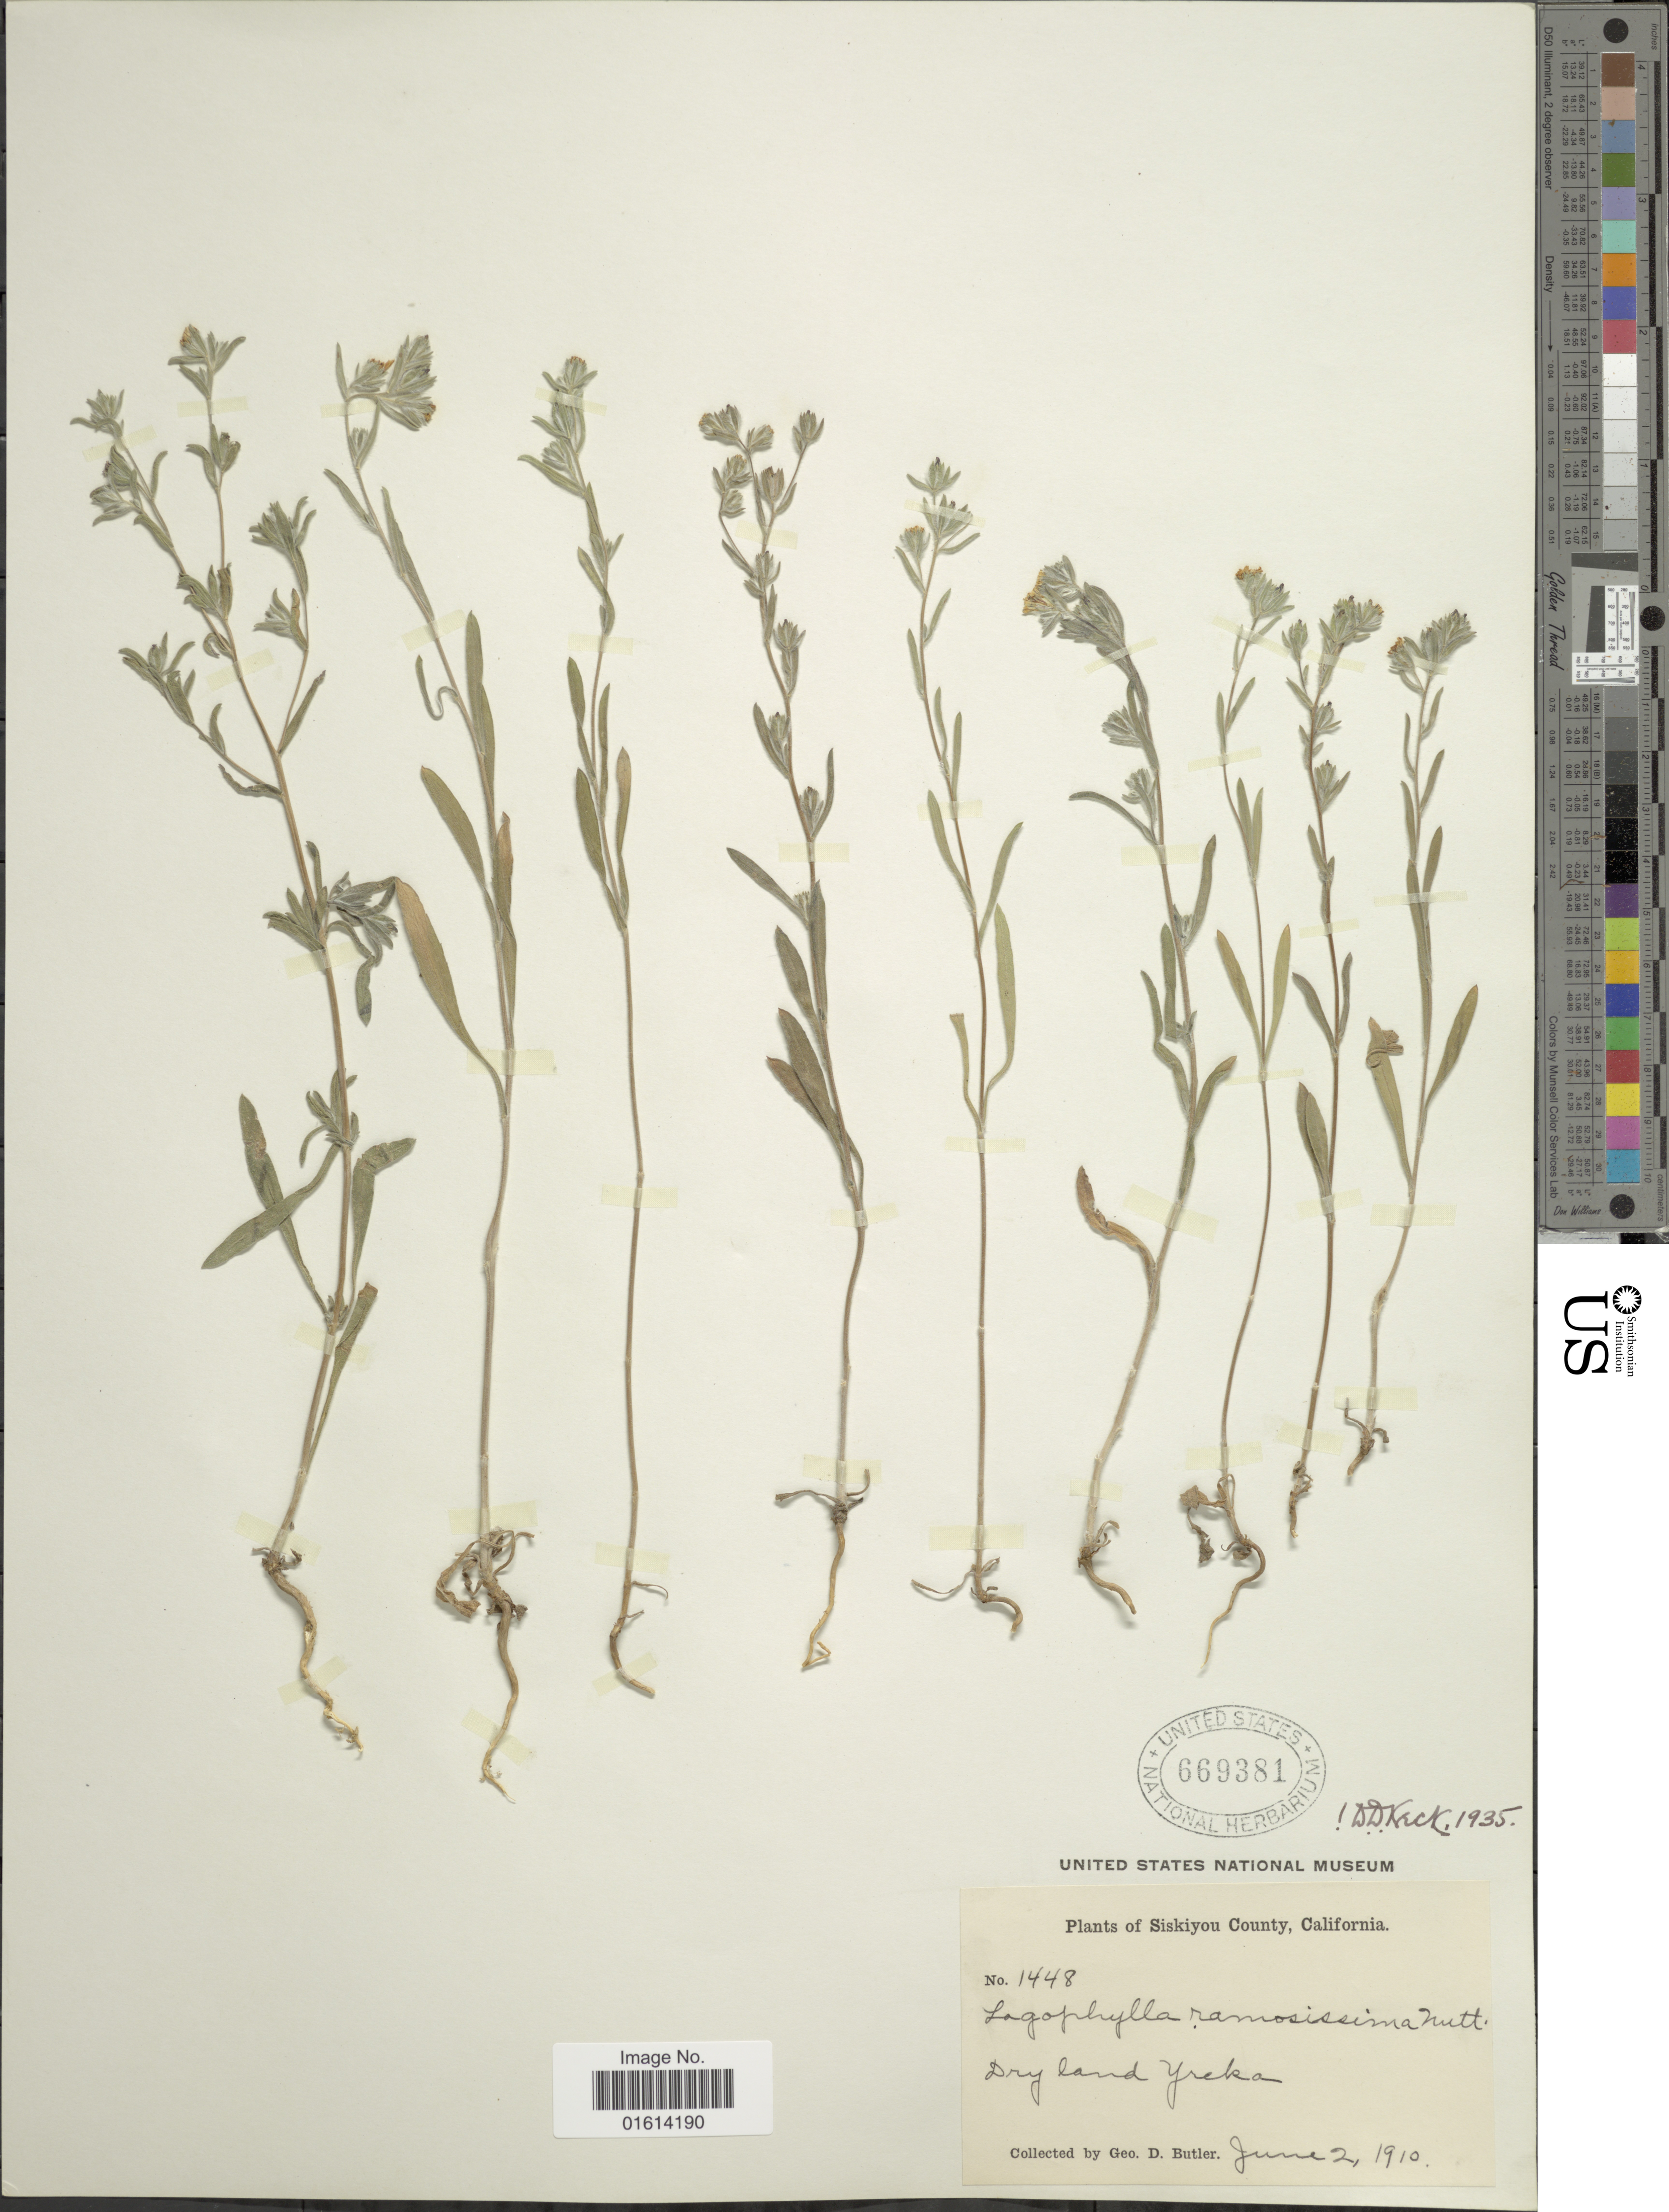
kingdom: Plantae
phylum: Tracheophyta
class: Magnoliopsida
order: Asterales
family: Asteraceae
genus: Lagophylla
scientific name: Lagophylla ramosissima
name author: Nutt.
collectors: G. D. Butler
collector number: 1448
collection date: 1910-06-02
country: United States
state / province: California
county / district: Siskiyou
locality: Siskiyou County, Yreka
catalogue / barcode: US 669381